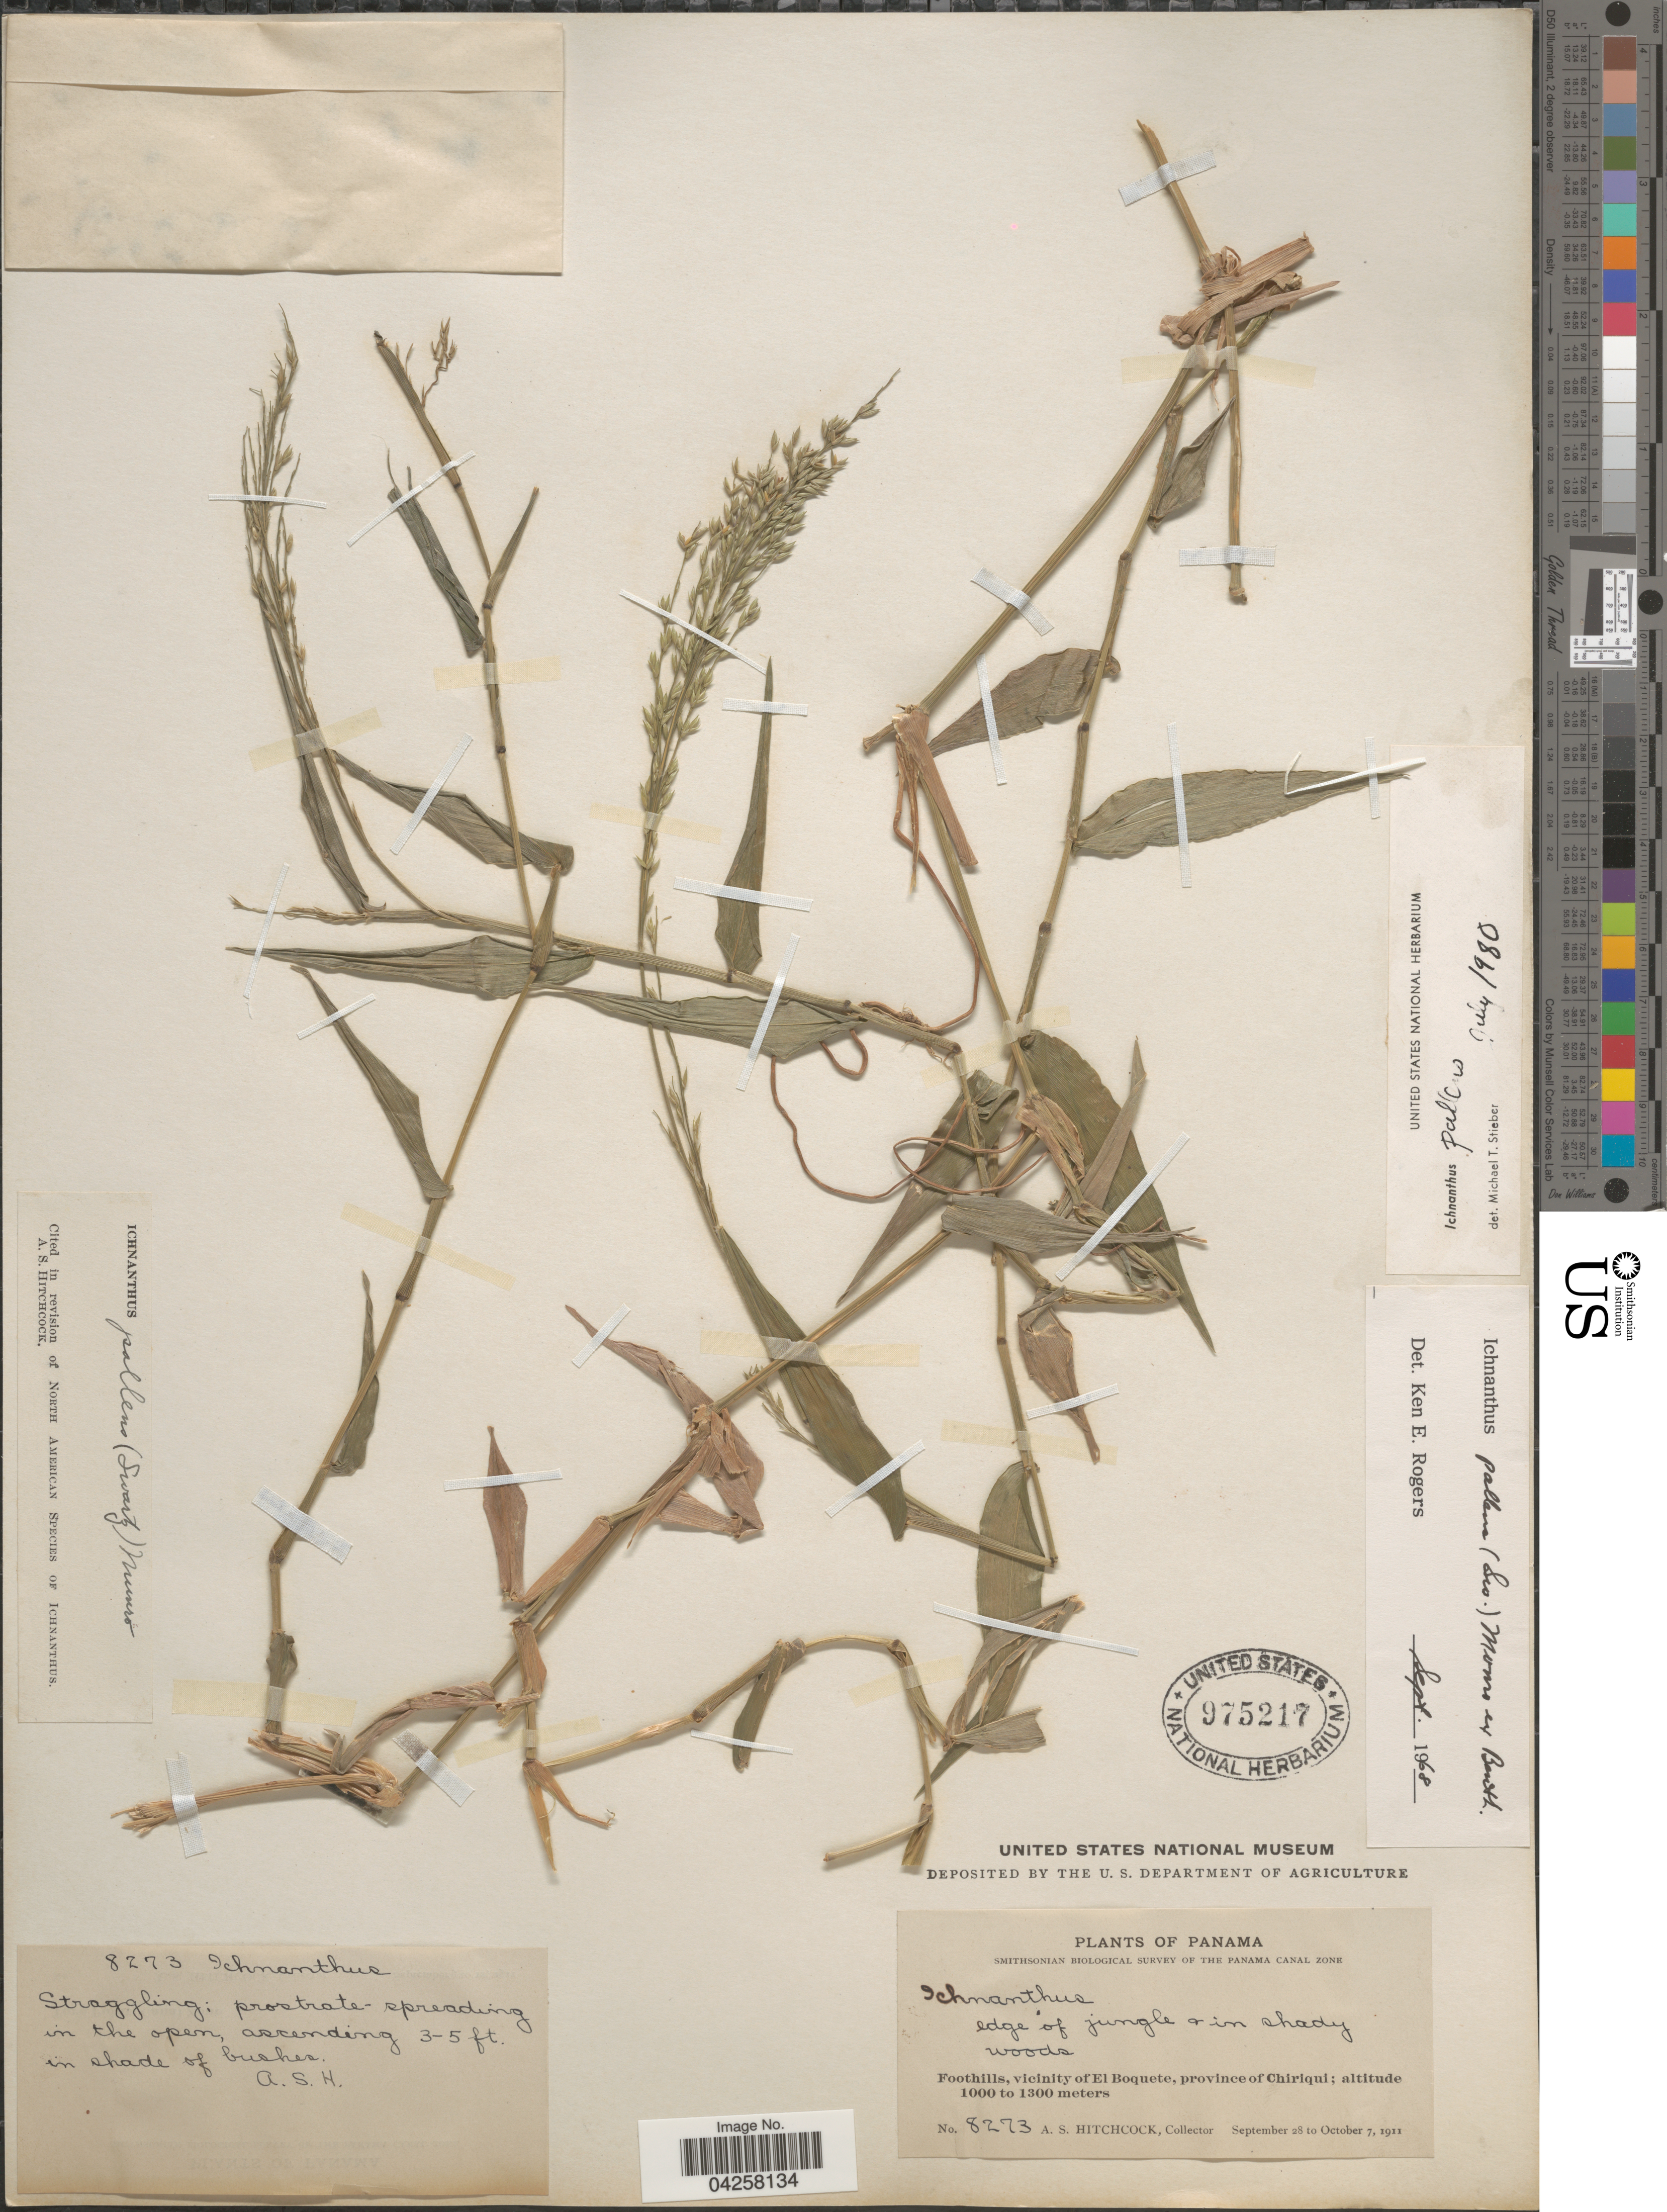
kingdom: Plantae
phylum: Tracheophyta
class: Liliopsida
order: Poales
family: Poaceae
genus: Ichnanthus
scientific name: Ichnanthus pallens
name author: (Sw.) Munro ex Benth.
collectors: A. S. Hitchcock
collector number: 8273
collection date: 1911-09-28/1911-10-07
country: Panama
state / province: Chiriqui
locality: Smithsonian Biological Survey of the Panama Canal Zone. Foothills, vicinity of El Boquete.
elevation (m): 1000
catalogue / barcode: US 975217